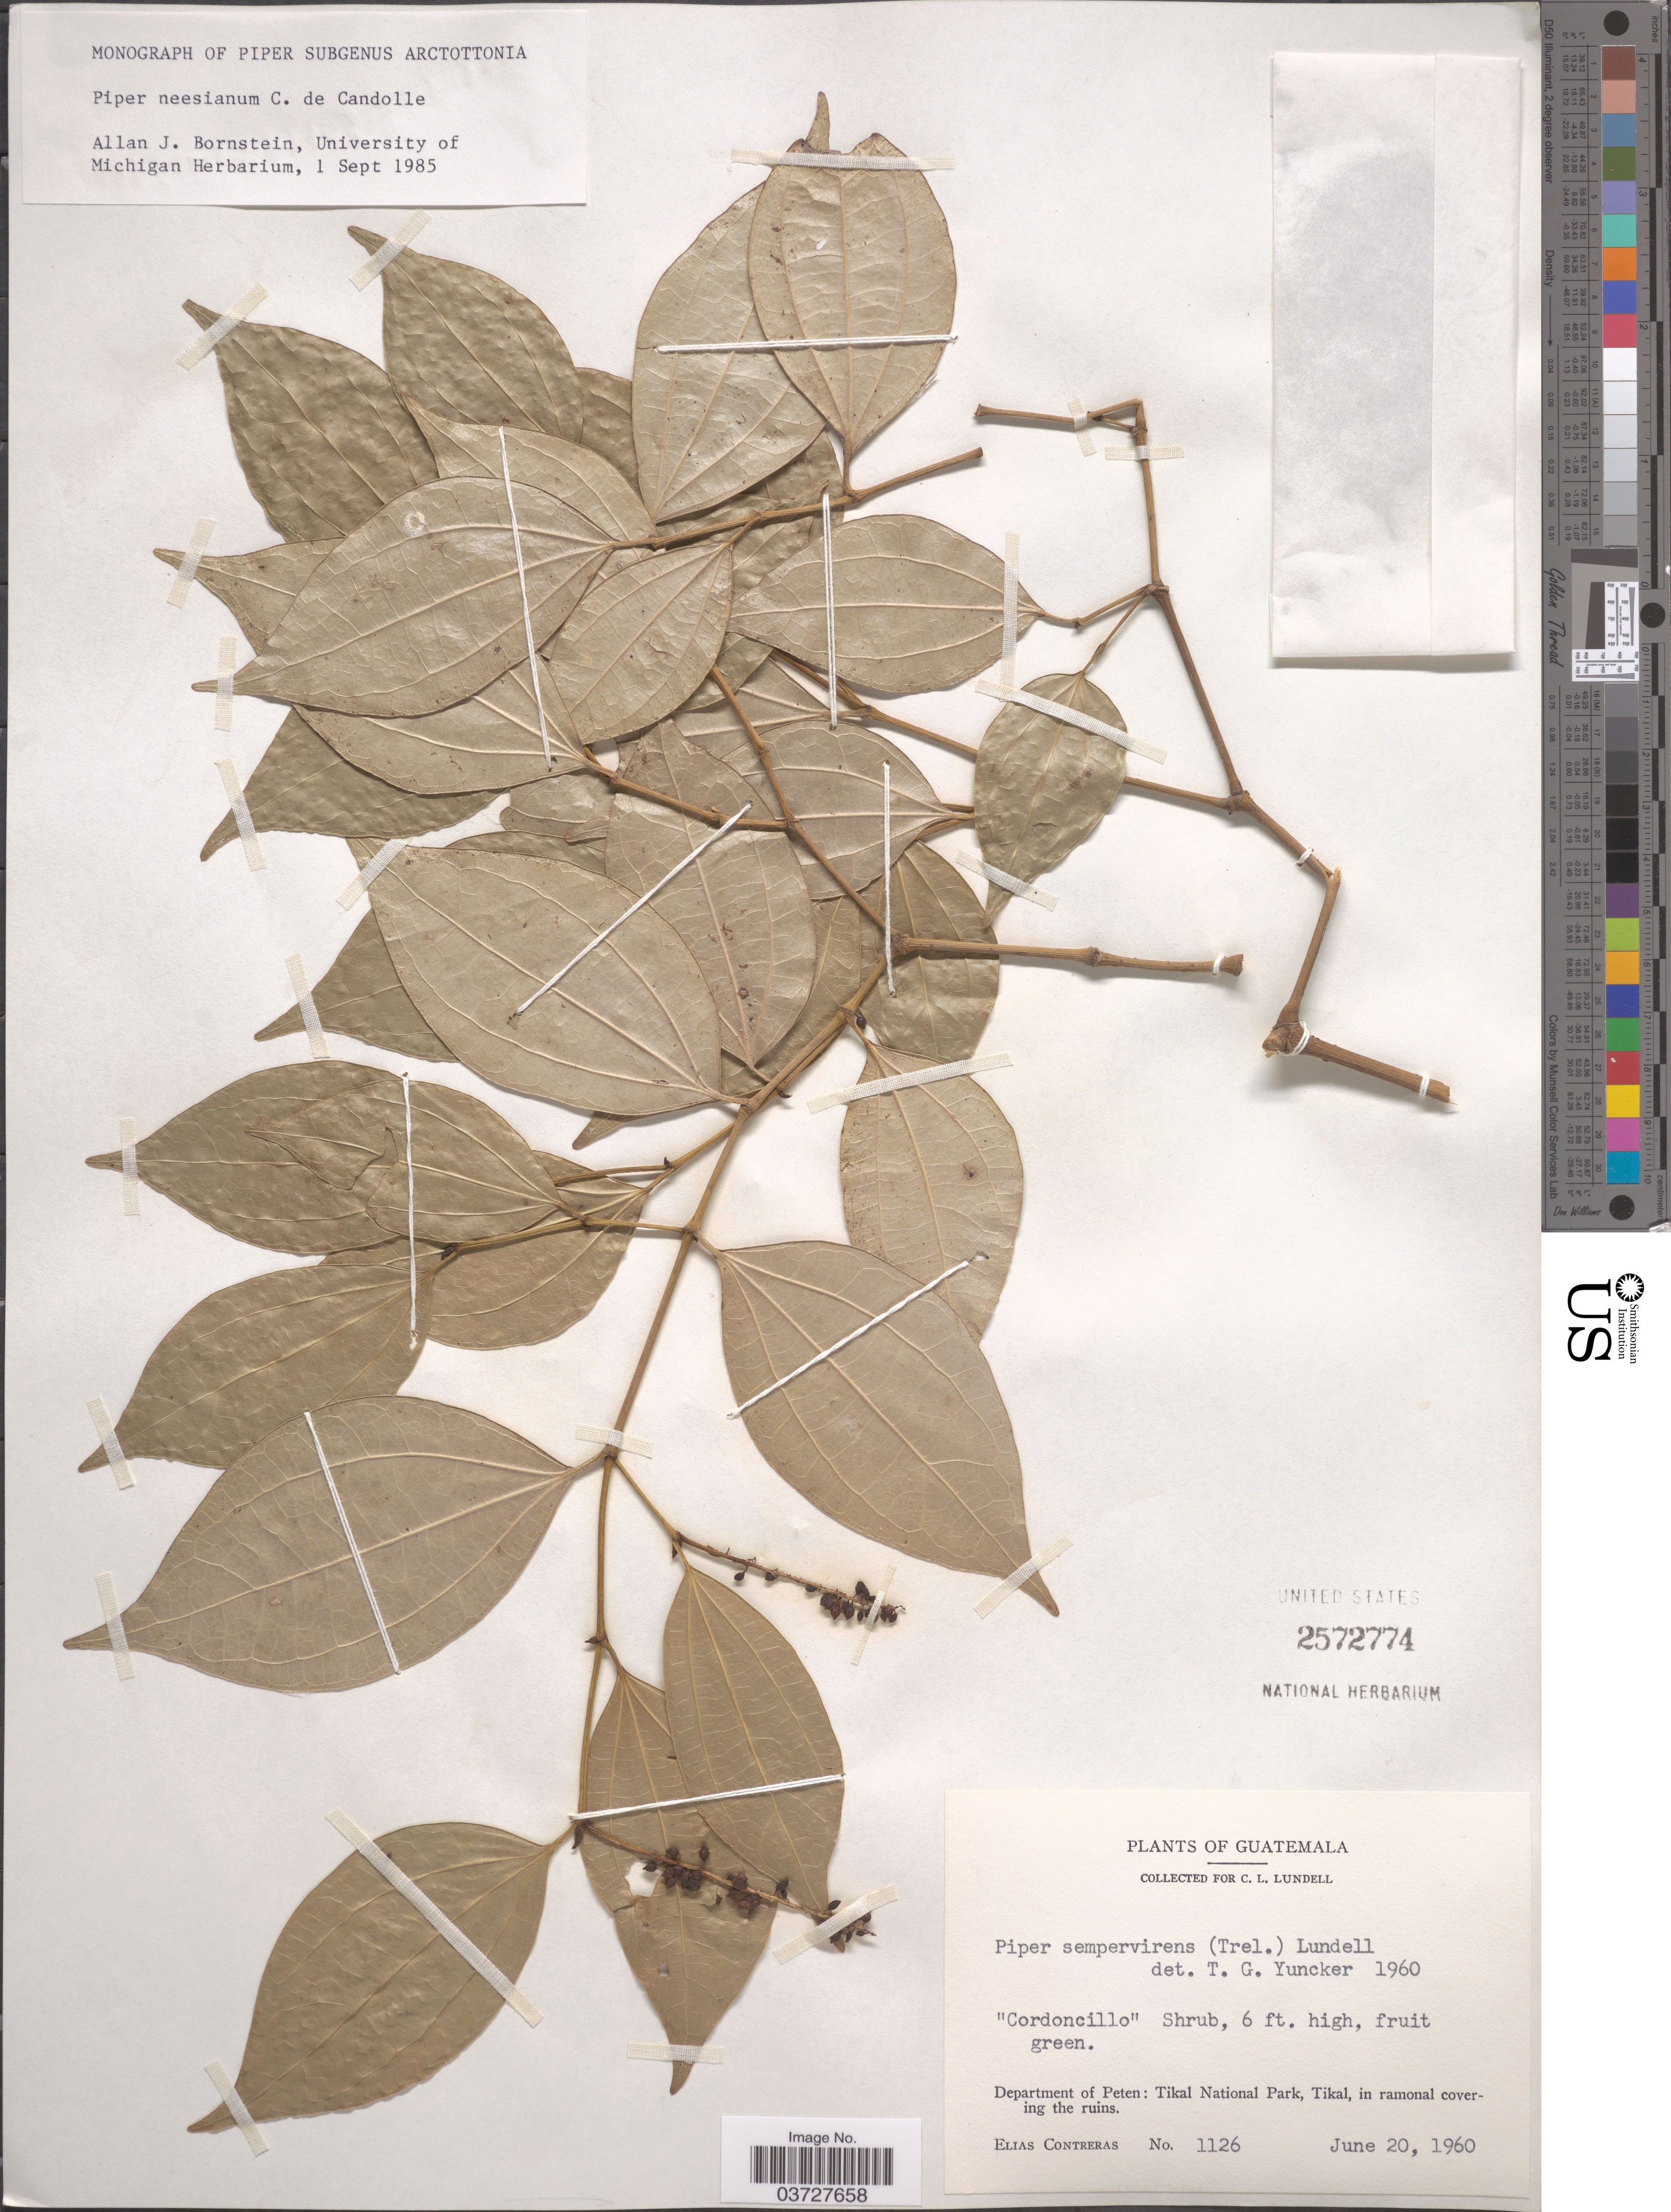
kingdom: Plantae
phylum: Tracheophyta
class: Magnoliopsida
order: Piperales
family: Piperaceae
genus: Piper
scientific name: Piper neesianum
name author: C. DC.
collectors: E. Contreras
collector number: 1126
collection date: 1960-06-20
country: Guatemala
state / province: El Peten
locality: Department of Peten: Tikal National Park, Tikal, in ramonal covering the ruins.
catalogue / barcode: US 2572774